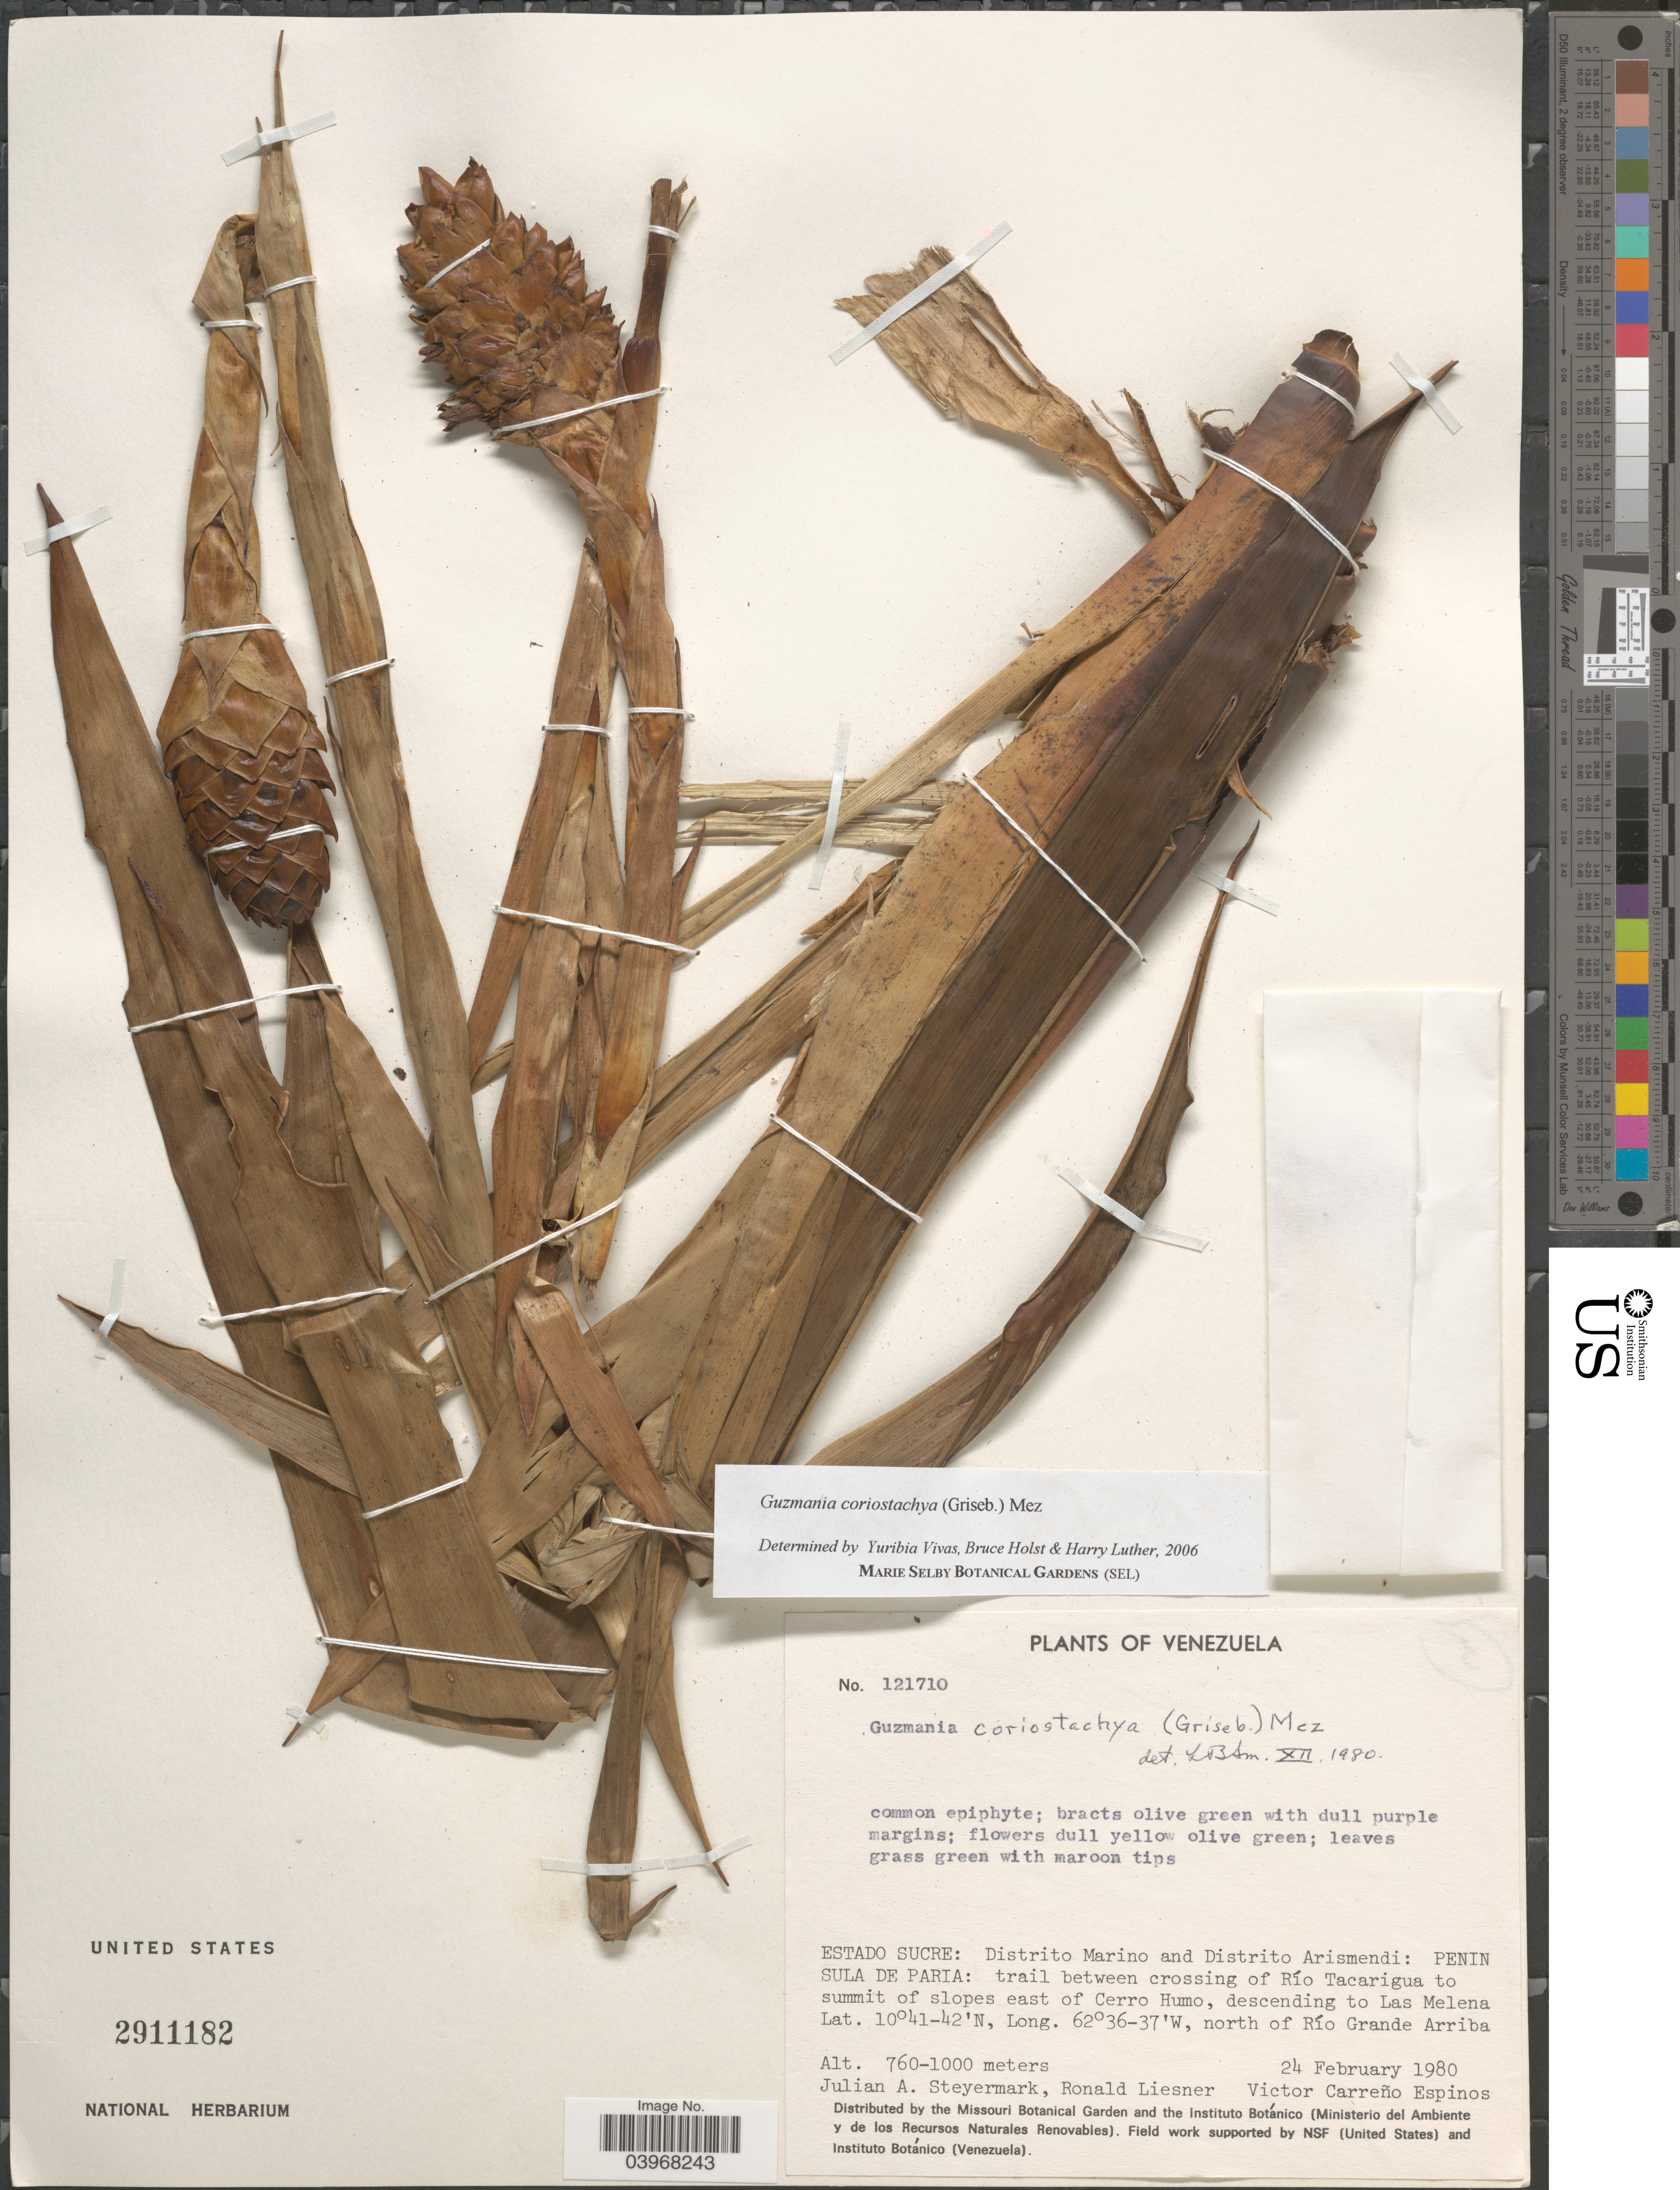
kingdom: Plantae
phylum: Tracheophyta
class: Liliopsida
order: Poales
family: Bromeliaceae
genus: Guzmania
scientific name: Guzmania coriostachya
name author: (Griseb.) Mez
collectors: J. Steyermark, R. L. Liesner & V. Carreño E.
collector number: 121710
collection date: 1980-02-24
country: Venezuela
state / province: Sucre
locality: Distrito Marino and Distrito Arismendi: Peninsula de Paria: trail between crossing of Río Tacarigua to summit of slopes east of Cerro Humo, descending to Las Melena, north of Río Grande Arriba.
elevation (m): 760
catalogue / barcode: US 2911182